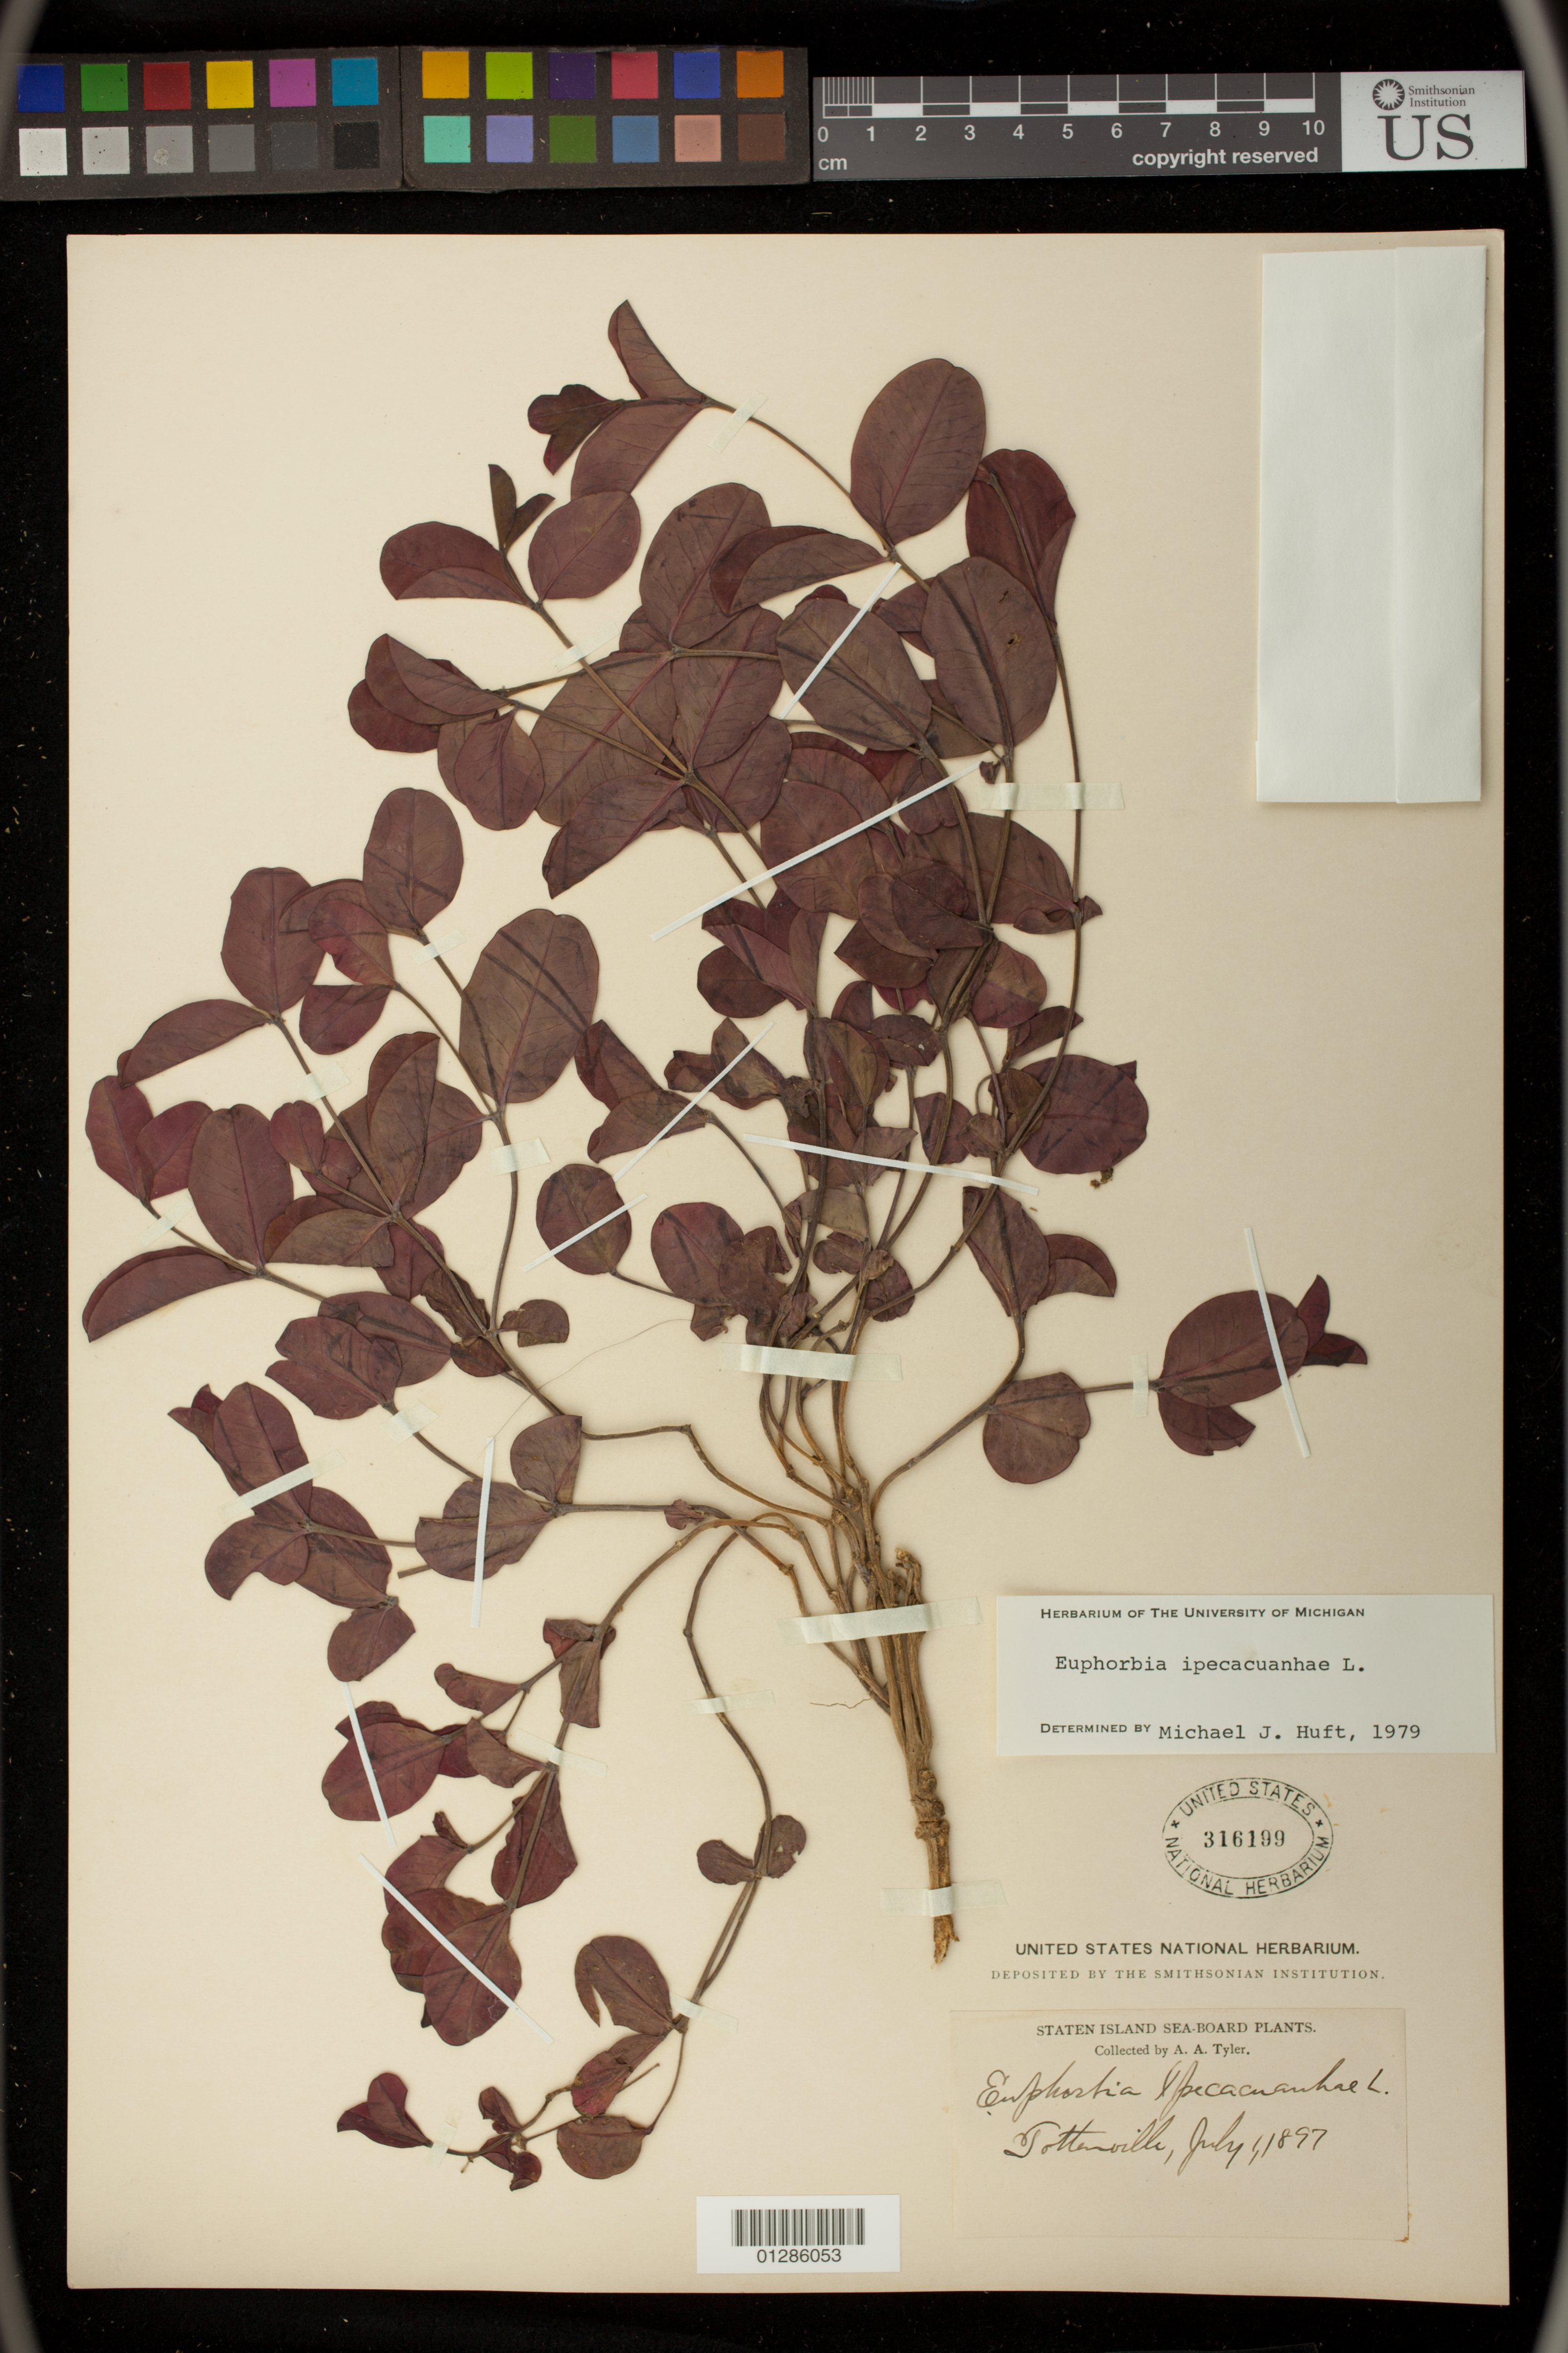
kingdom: Plantae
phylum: Tracheophyta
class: Magnoliopsida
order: Malpighiales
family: Euphorbiaceae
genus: Euphorbia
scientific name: Euphorbia ipecacuanhae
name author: L.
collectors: A. Tyler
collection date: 1897-07-01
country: United States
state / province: New York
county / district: Richmond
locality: Staten Island: Tottenville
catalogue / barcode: US 316199